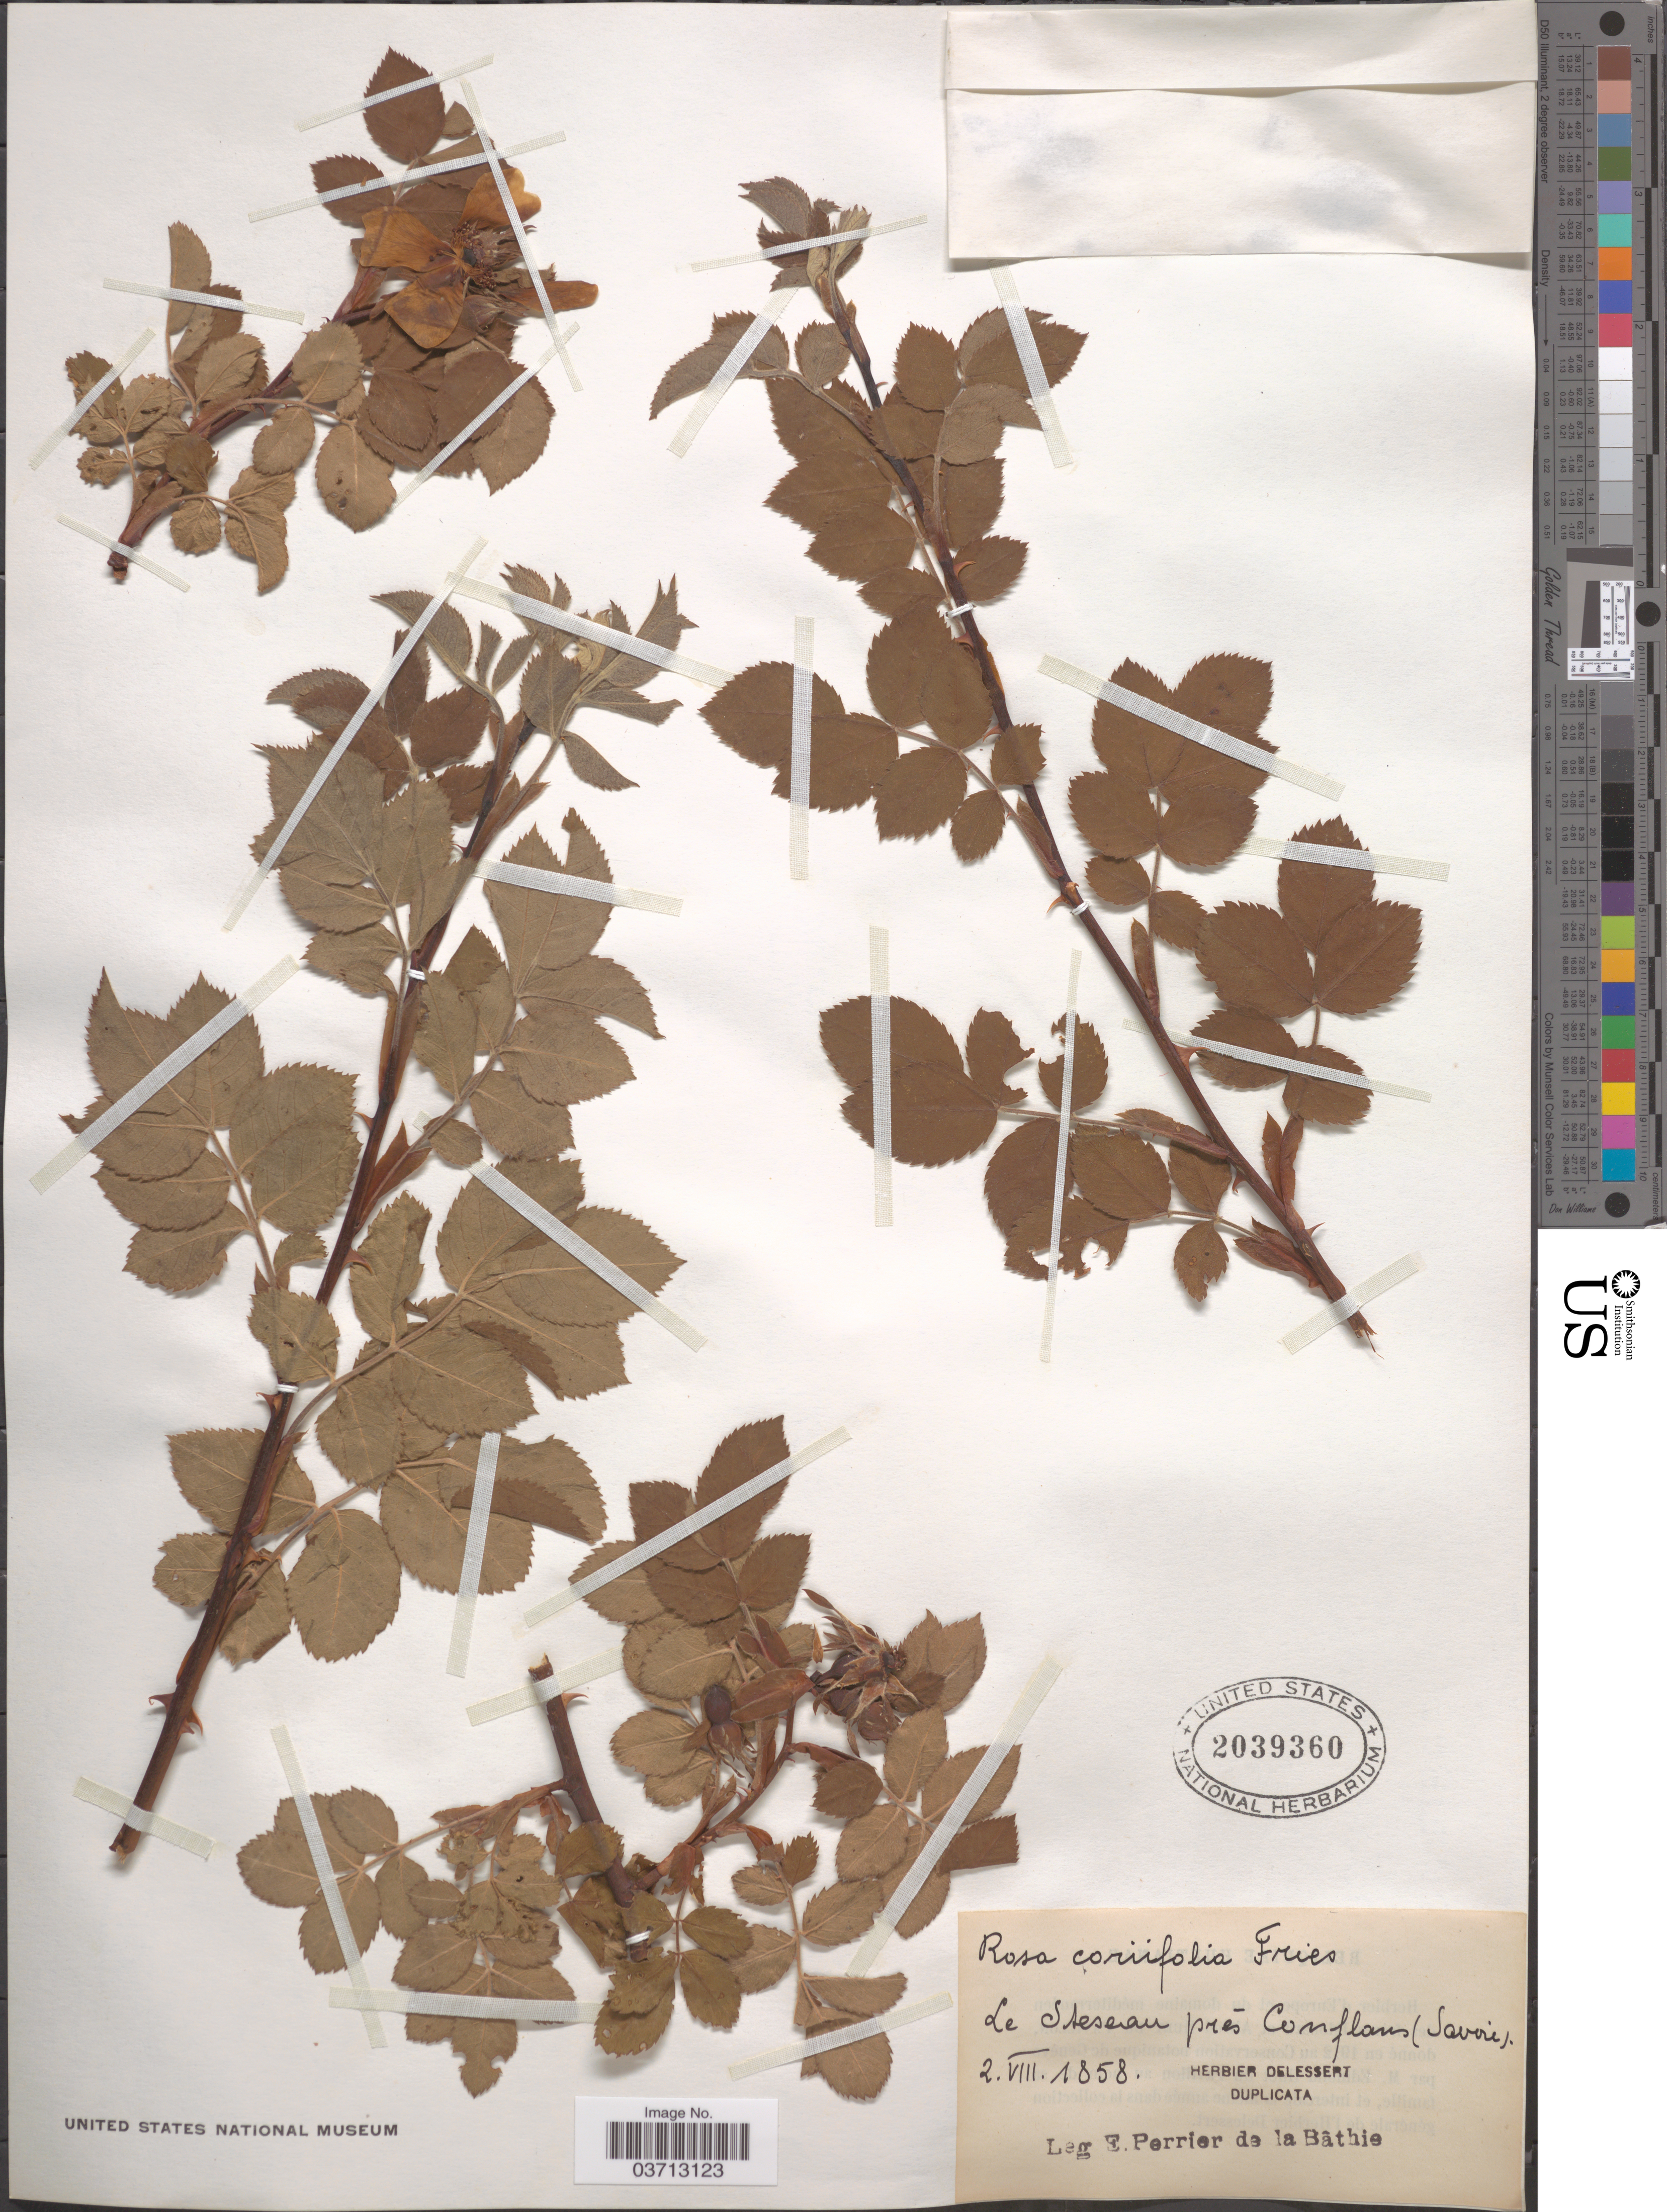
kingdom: Plantae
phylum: Tracheophyta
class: Magnoliopsida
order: Rosales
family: Rosaceae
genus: Rosa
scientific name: Rosa coriifolia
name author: Fr. a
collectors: E. Perrier de la Bâthie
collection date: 1858-08-02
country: France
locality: Le Steserau prés Conflans (Savoie).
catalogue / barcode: US 2039360